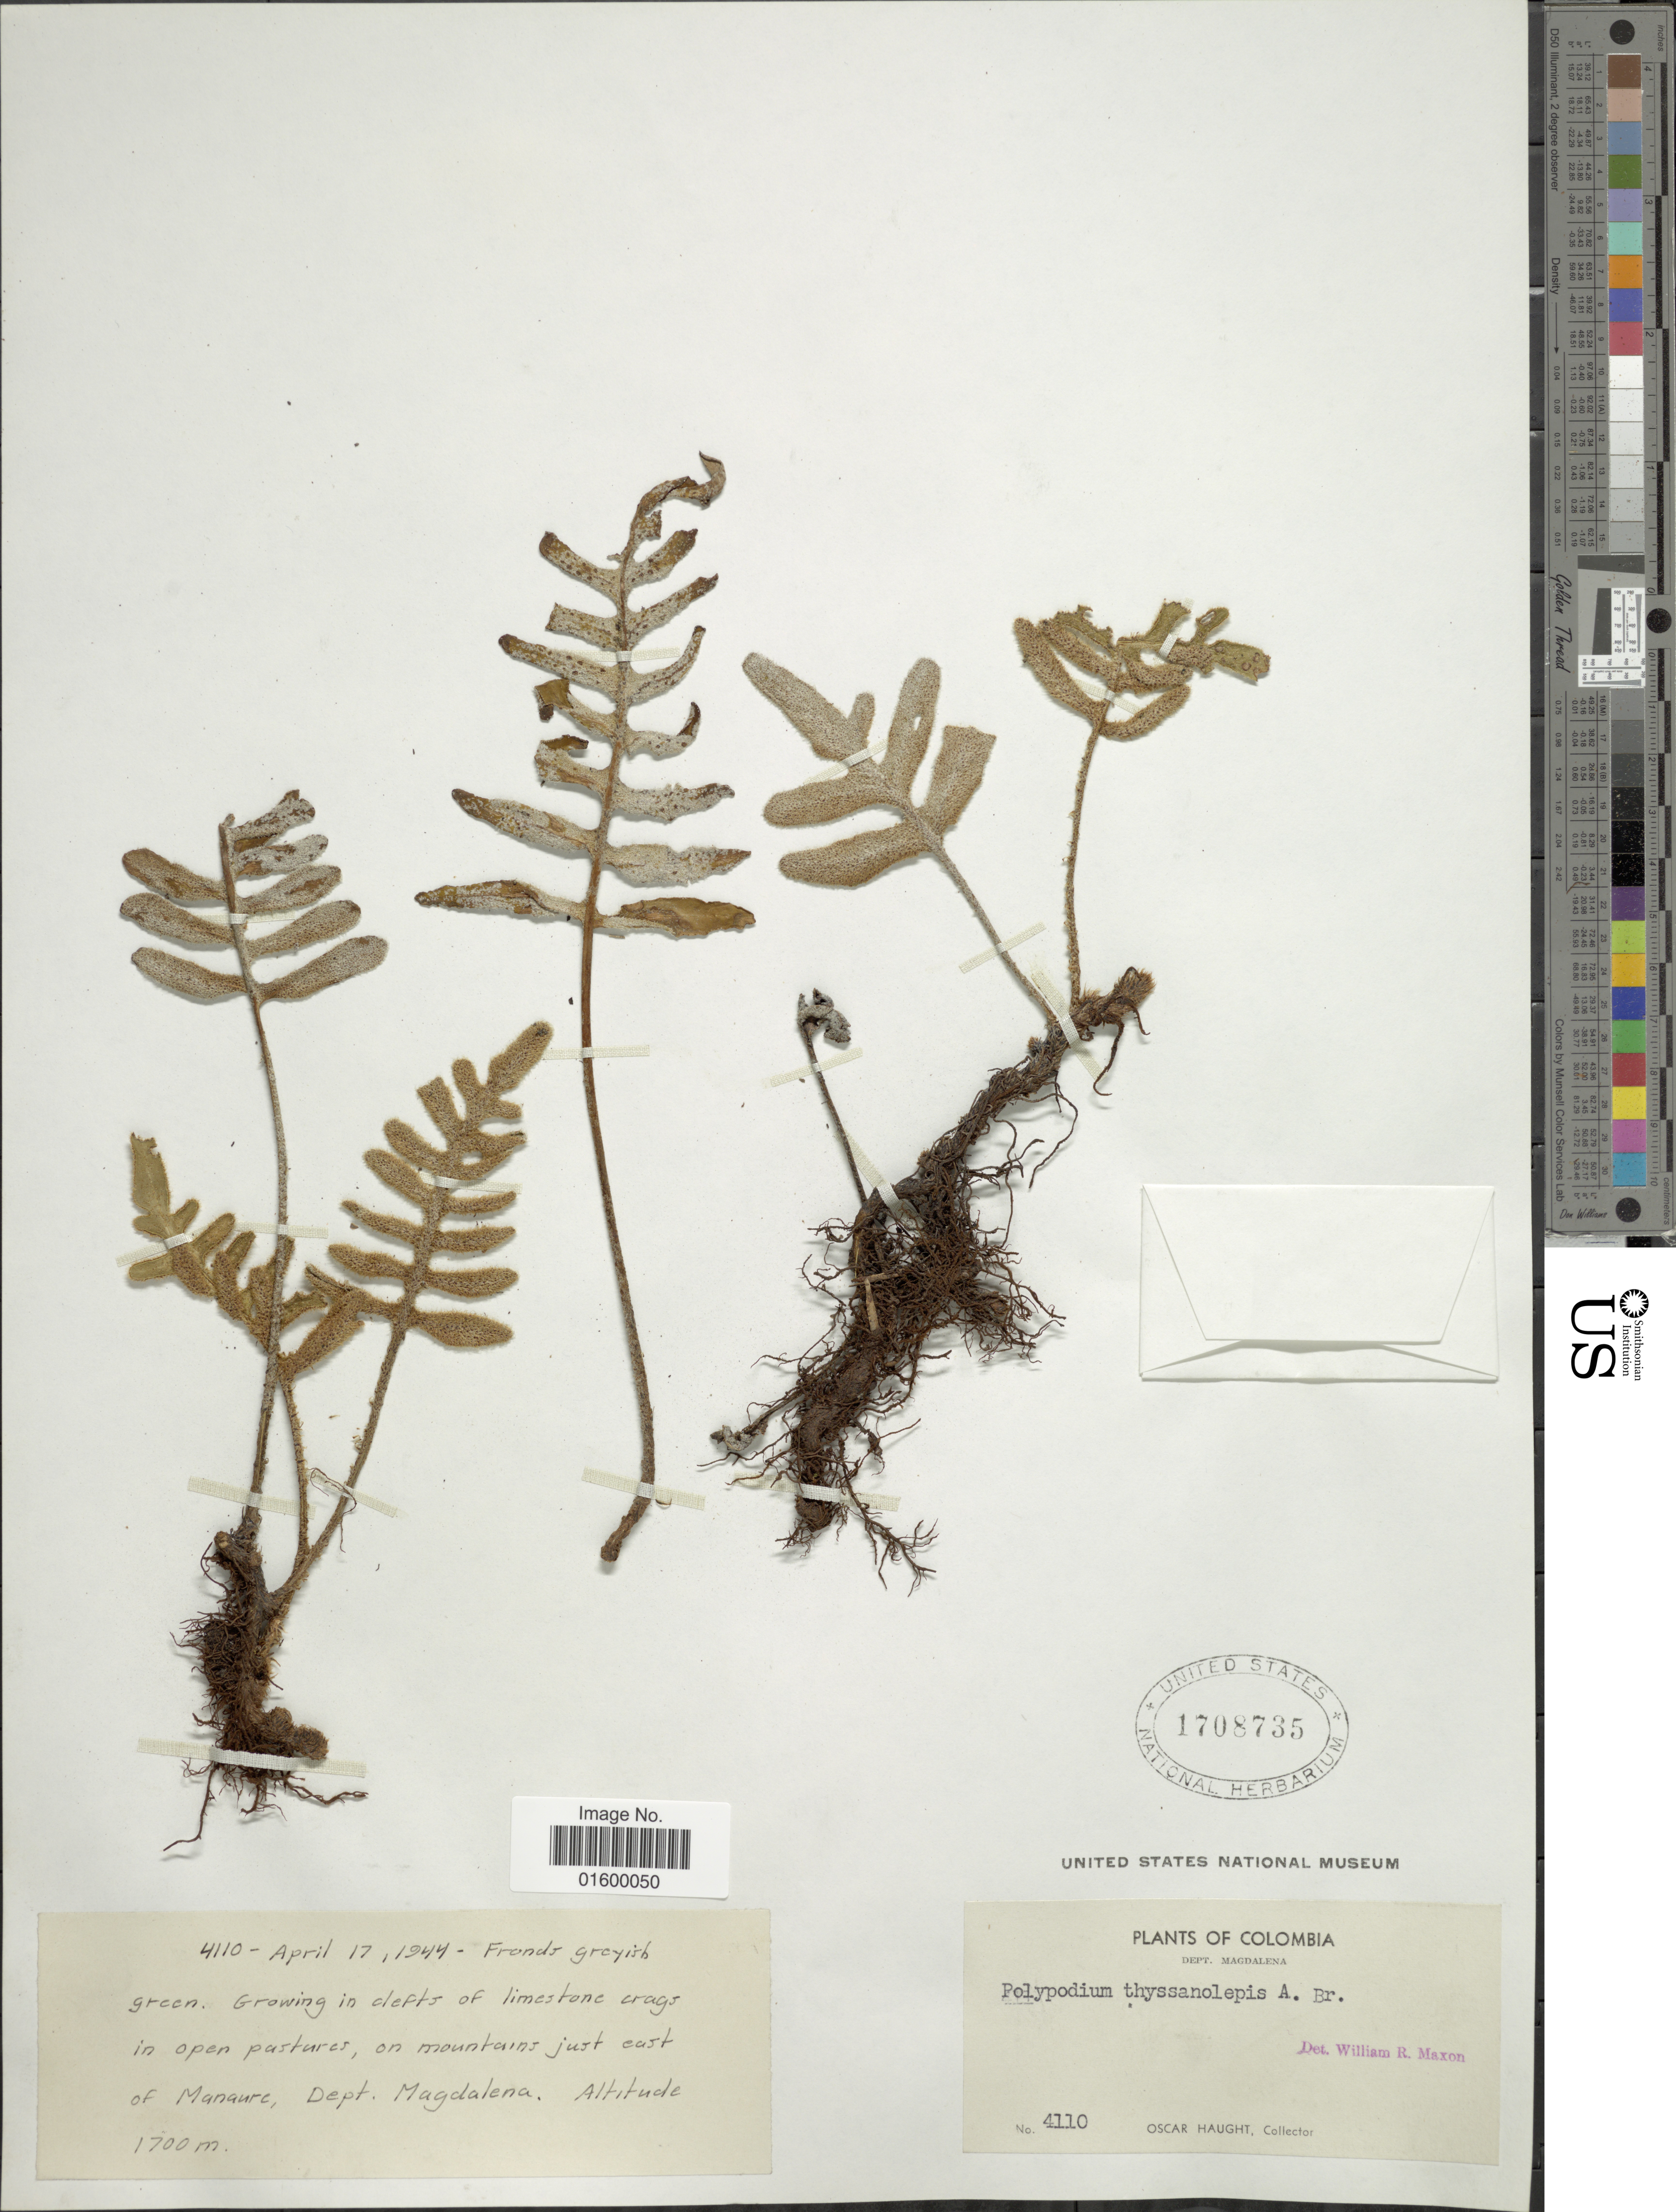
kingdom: Plantae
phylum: Tracheophyta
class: Polypodiopsida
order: Polypodiales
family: Polypodiaceae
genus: Pleopeltis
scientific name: Pleopeltis thyssanolepis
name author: (A. Braun ex Klotzsch) E.G. Andrews & Windham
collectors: O. Haught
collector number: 4110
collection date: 1944-04-17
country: Colombia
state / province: Magdalena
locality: Dept. Magdalena, just east of Manaure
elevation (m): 1700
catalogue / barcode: US 1708735